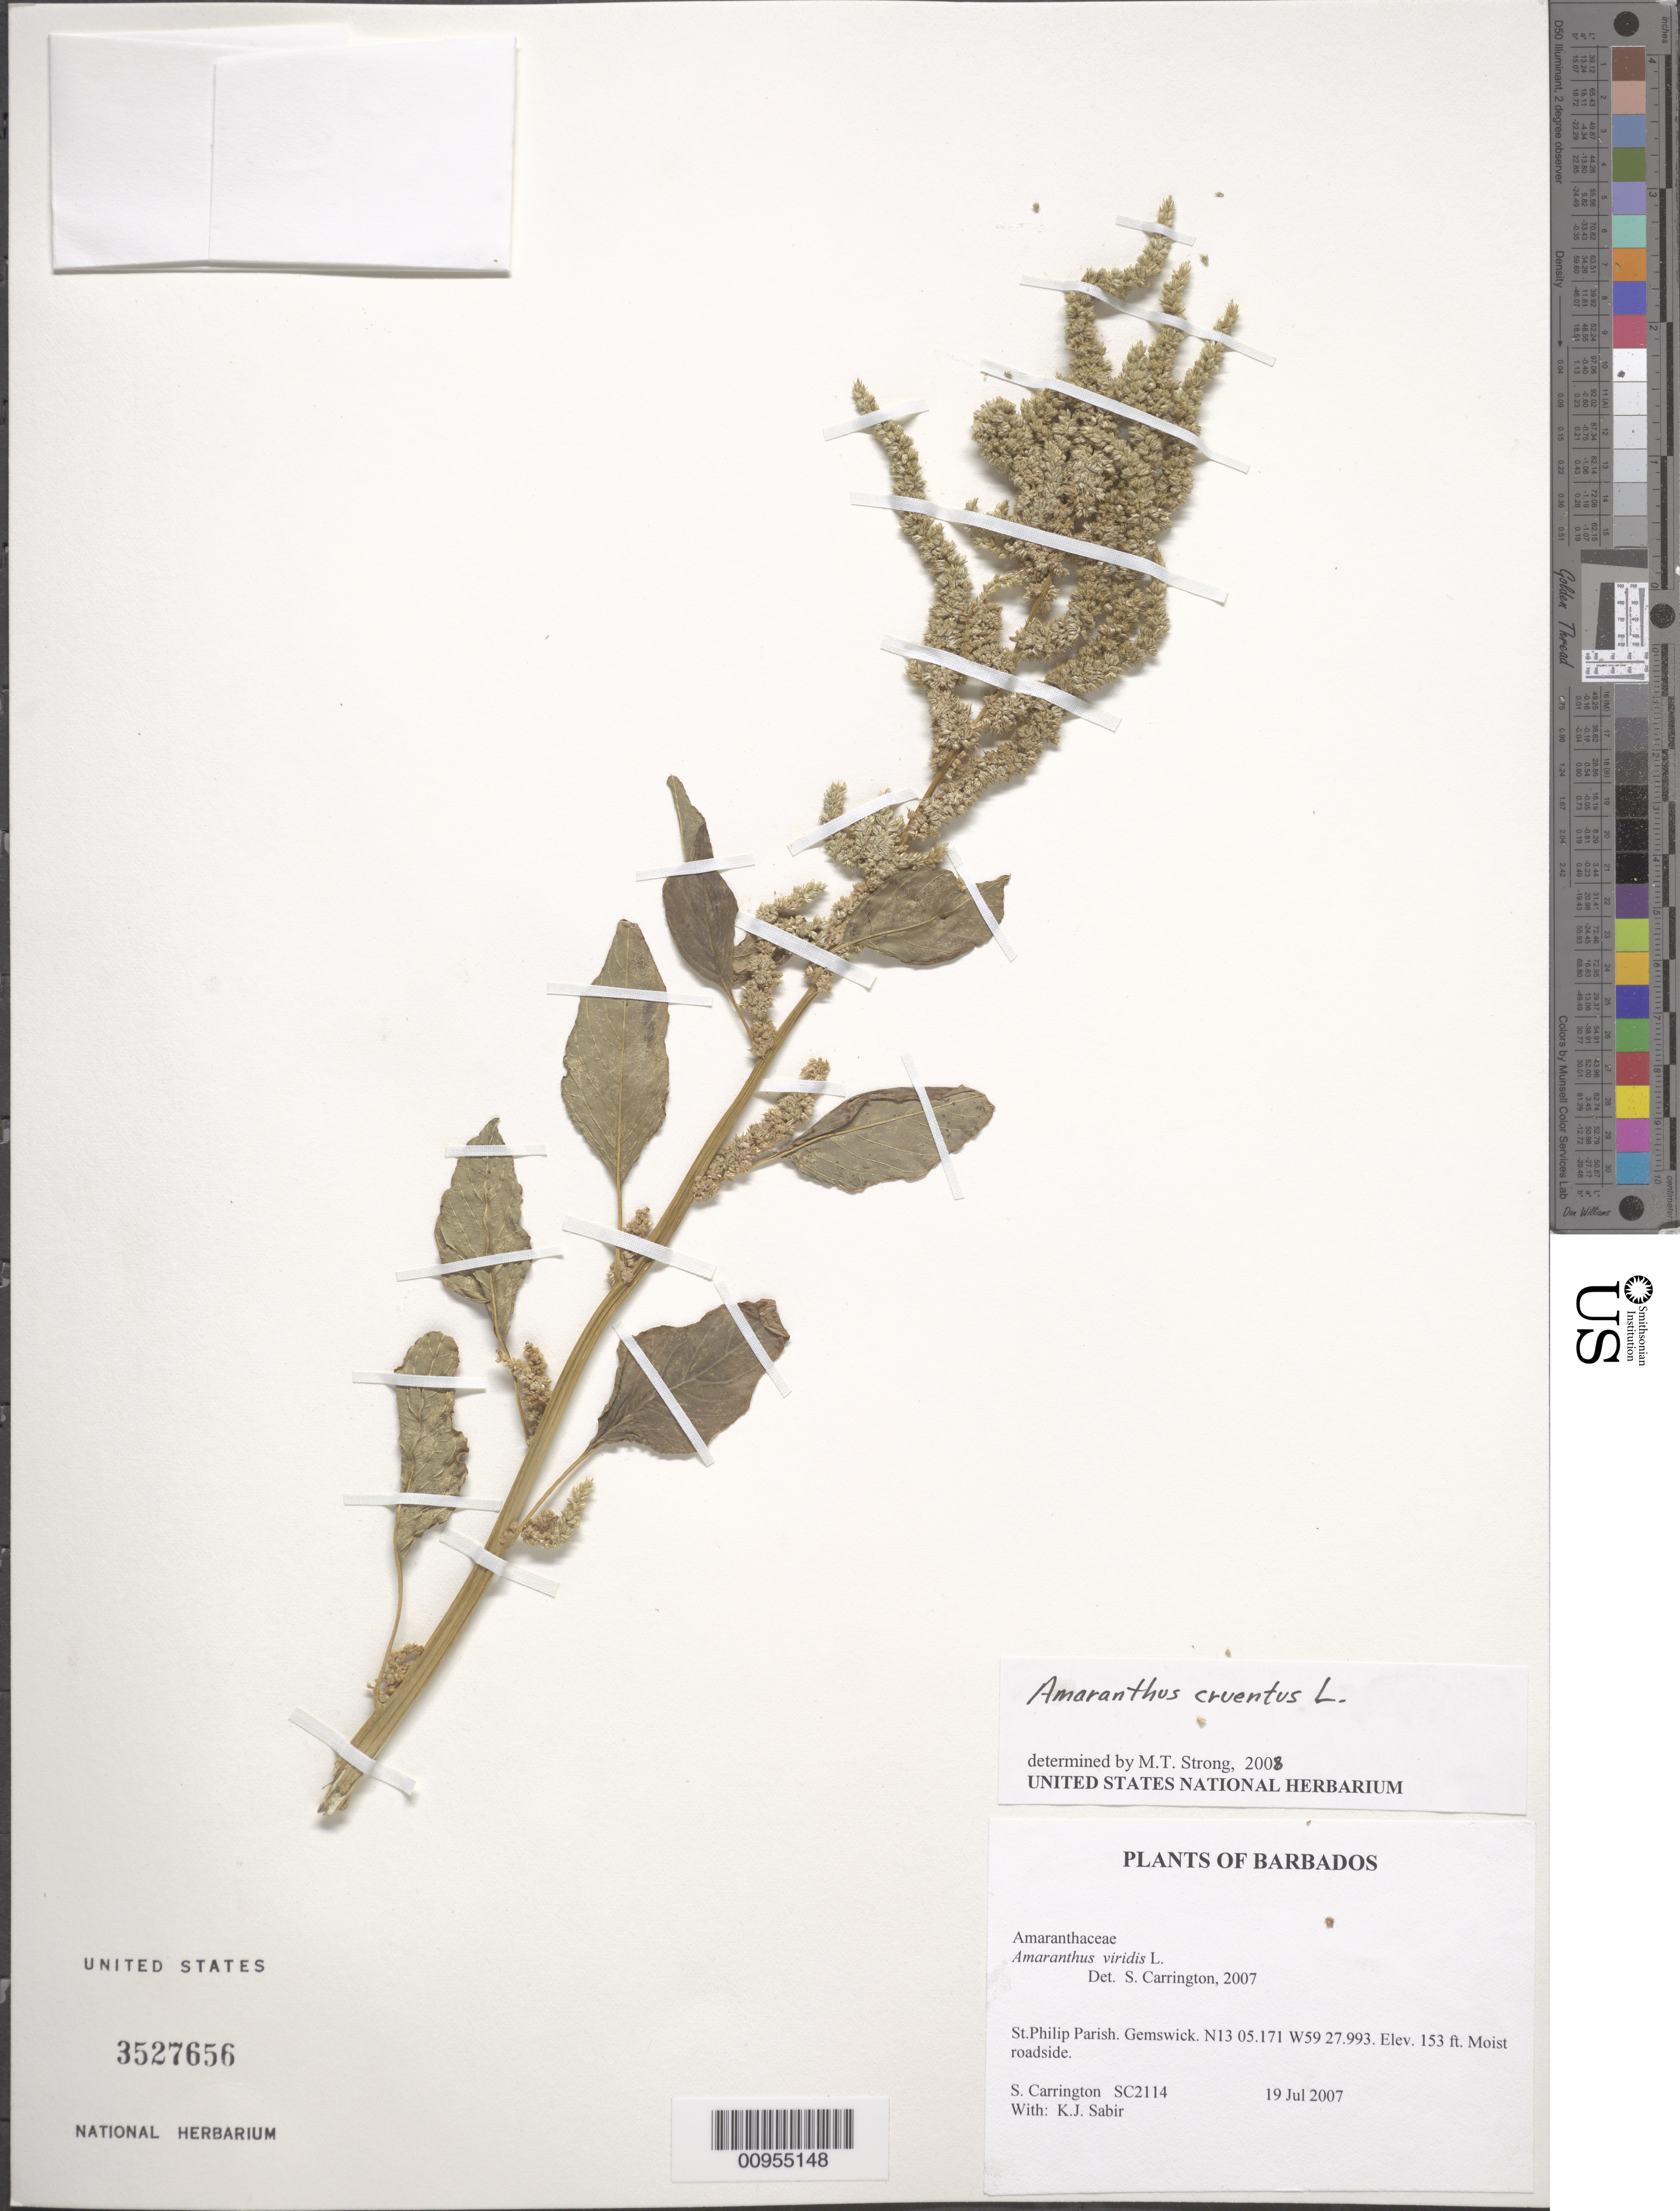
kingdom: Plantae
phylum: Tracheophyta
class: Magnoliopsida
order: Caryophyllales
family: Amaranthaceae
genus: Amaranthus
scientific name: Amaranthus cruentus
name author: L.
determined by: Strong, M. T., (US), Smithsonian Institution - National Museum of Natural History (UNITED STATES)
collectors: C. M. S. Carrington & K. Sabir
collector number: SC 2114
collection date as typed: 19 Jul 2007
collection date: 2007-07-19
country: Barbados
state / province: Saint Philip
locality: Gemswick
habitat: moist roadside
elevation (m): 47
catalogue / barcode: US 3527656